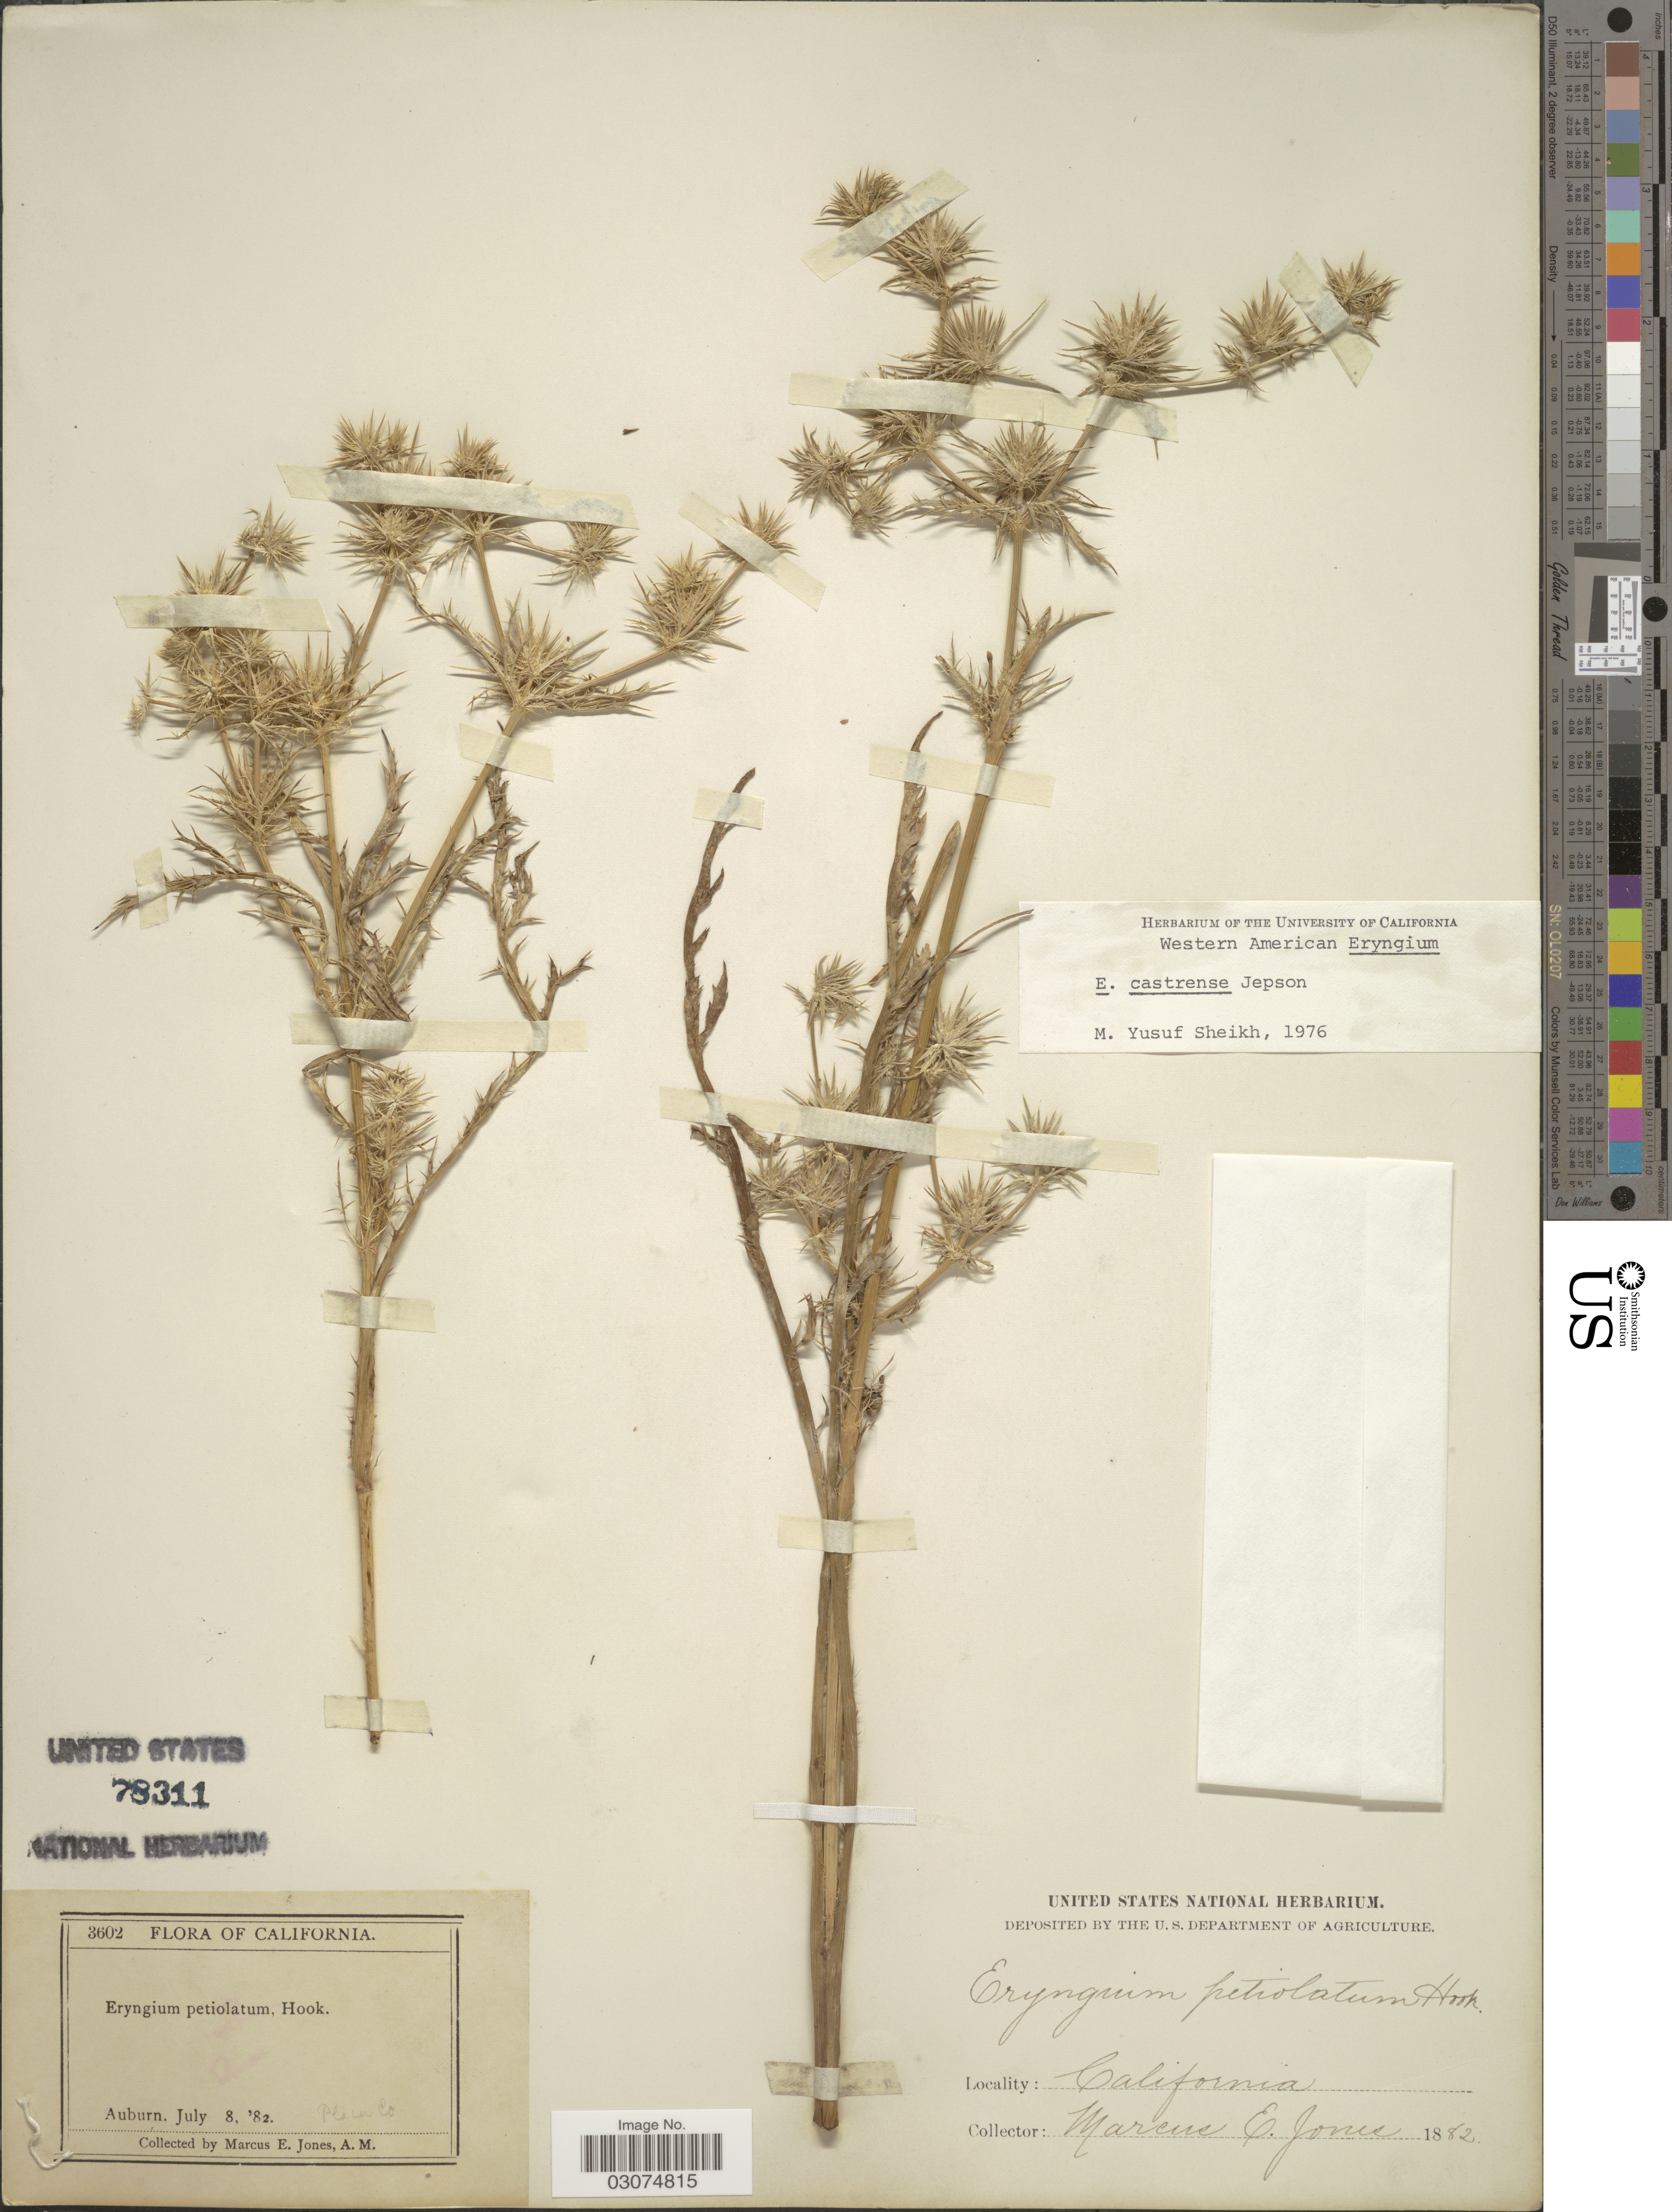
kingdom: Plantae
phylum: Tracheophyta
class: Magnoliopsida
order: Apiales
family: Apiaceae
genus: Eryngium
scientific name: Eryngium castrense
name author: Jeps.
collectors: M. E. Jones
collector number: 3602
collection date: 1882-07-08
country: United States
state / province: California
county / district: Placer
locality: Auburn. Placer Co.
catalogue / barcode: US 78311